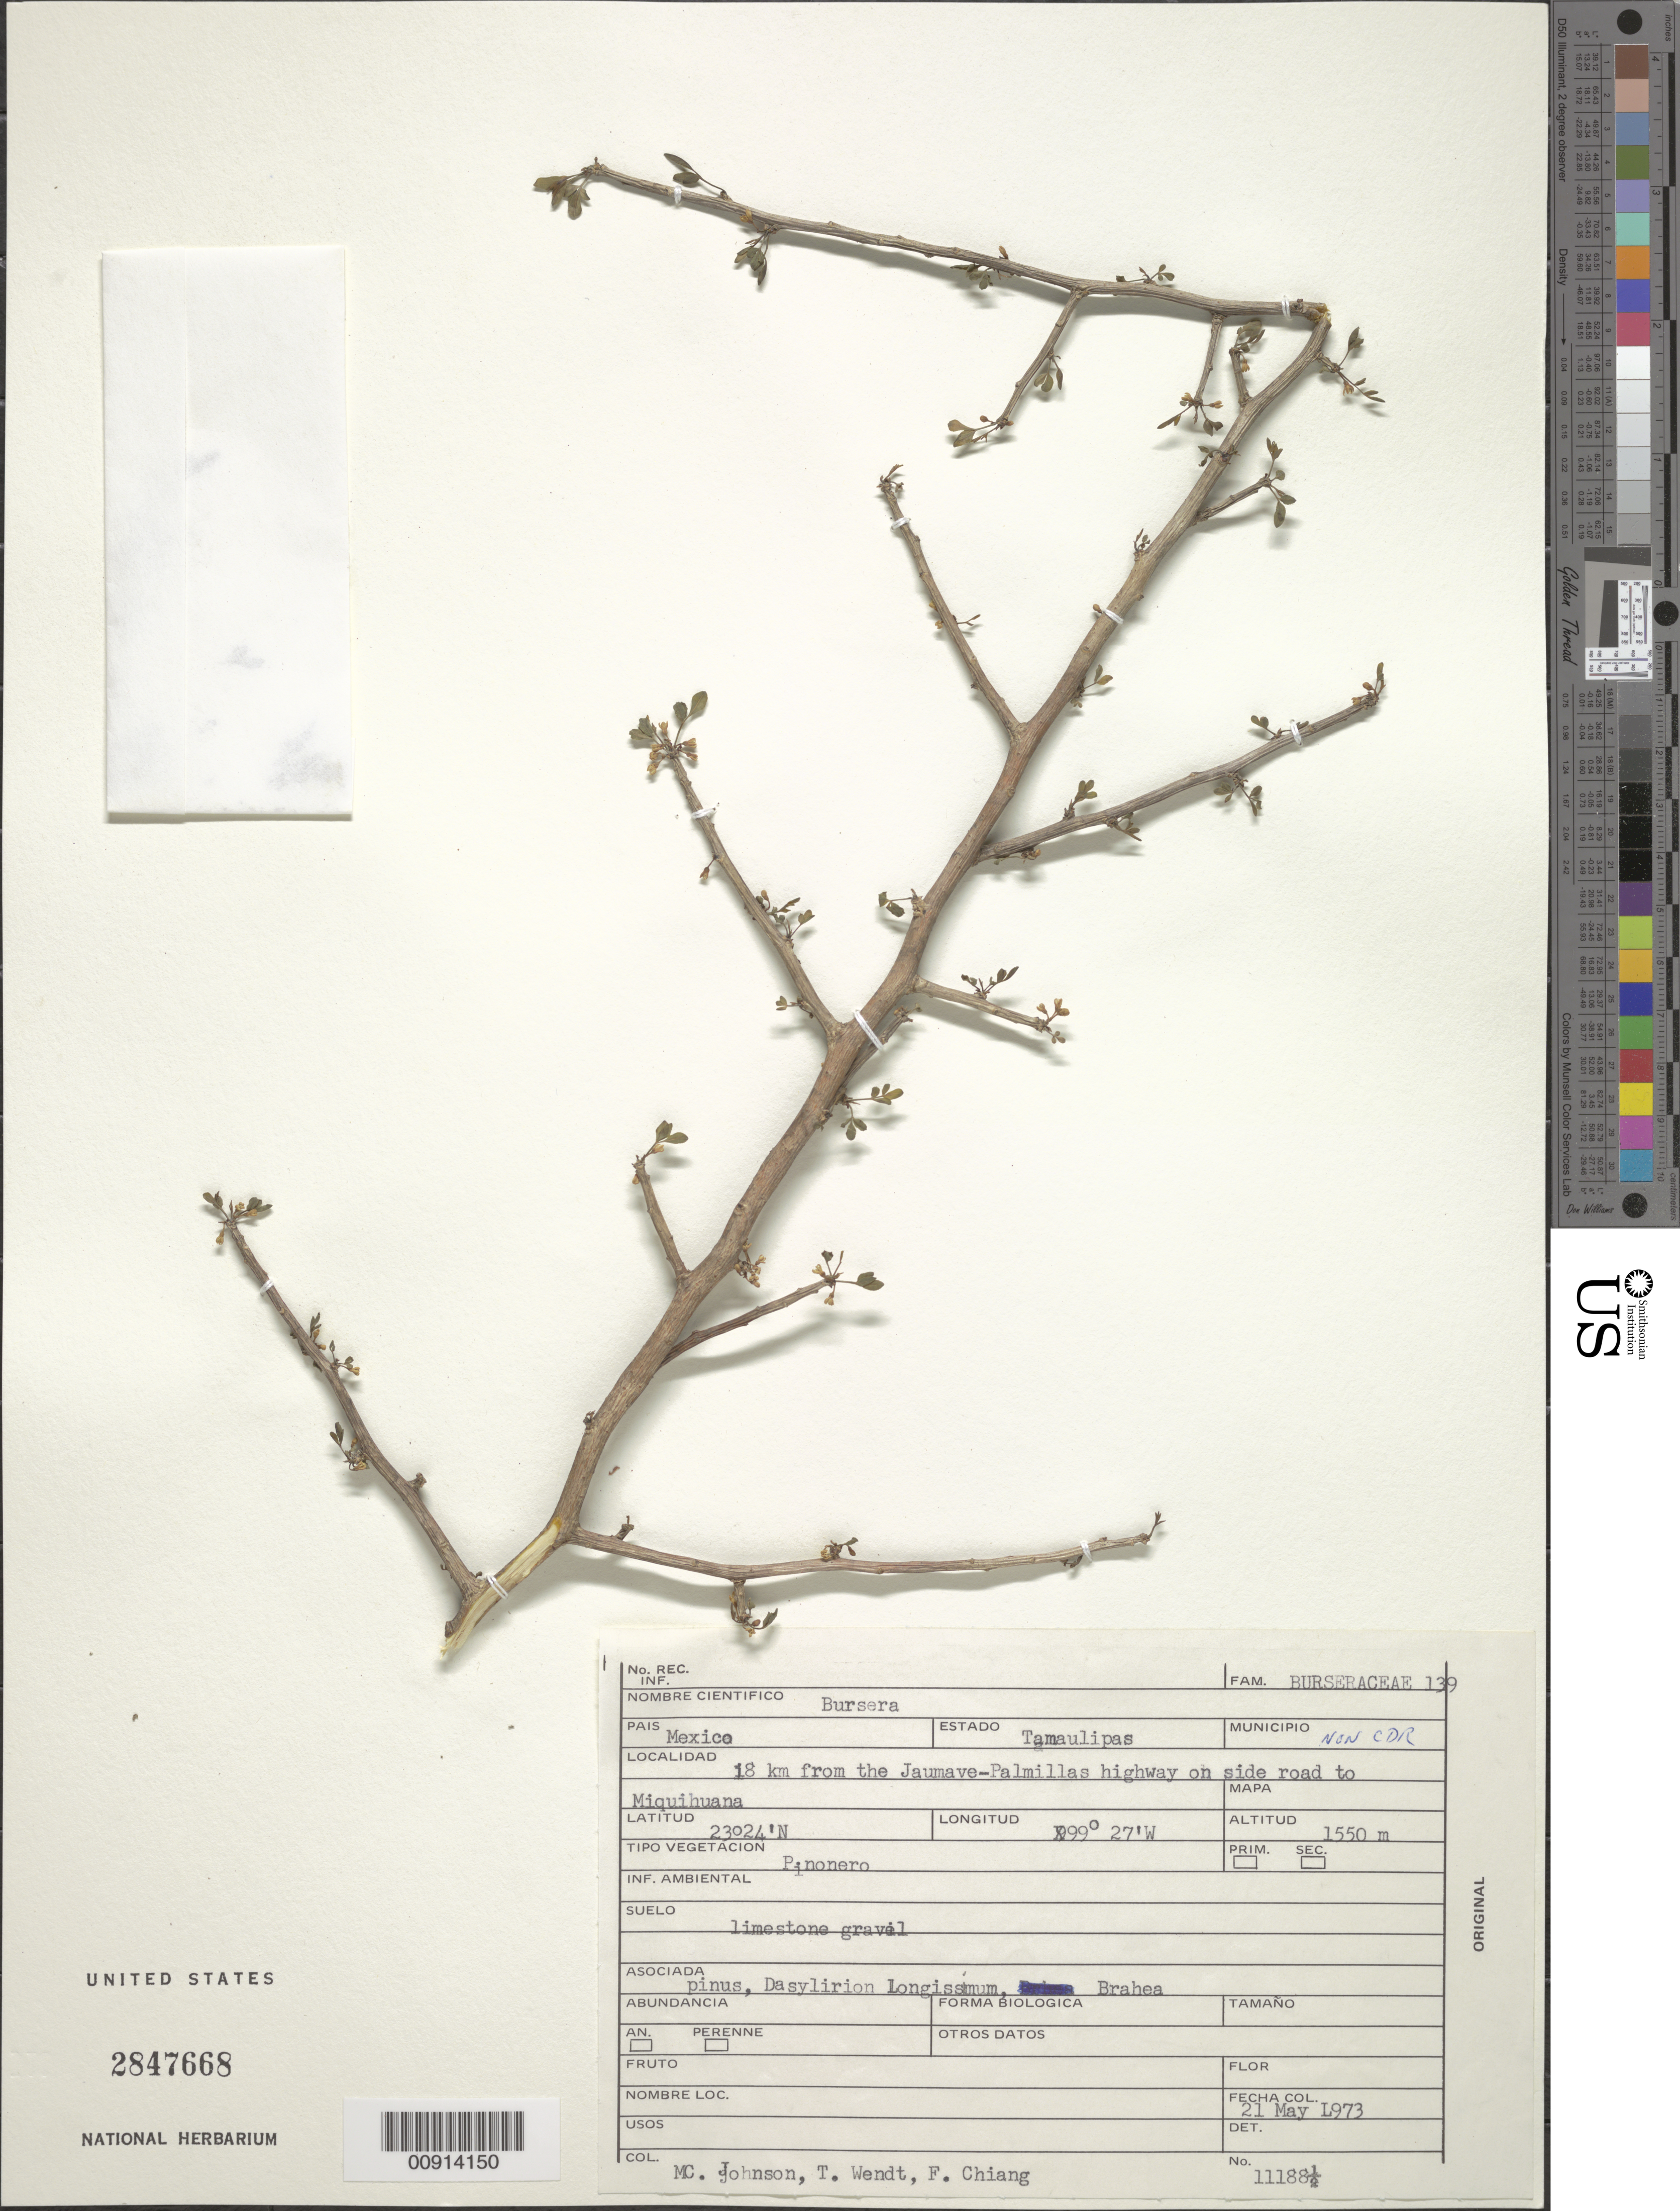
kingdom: Plantae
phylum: Tracheophyta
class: Magnoliopsida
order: Sapindales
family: Burseraceae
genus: Bursera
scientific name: Bursera sp.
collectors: M. Johnston, T. L. Wendt & F. Chiang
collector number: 11188½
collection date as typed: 21 May 1973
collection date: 1973-05-21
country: Mexico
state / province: Tamaulipas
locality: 18 km. from the Jaumave-Palmillas highway on side road to Miquihuana. Estado Tamaulipas.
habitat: Tipo de veg. Pinonero. Limestone gravel. Asociada pinus, Dasylirion longissimum, Brahea.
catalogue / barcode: US 2847668